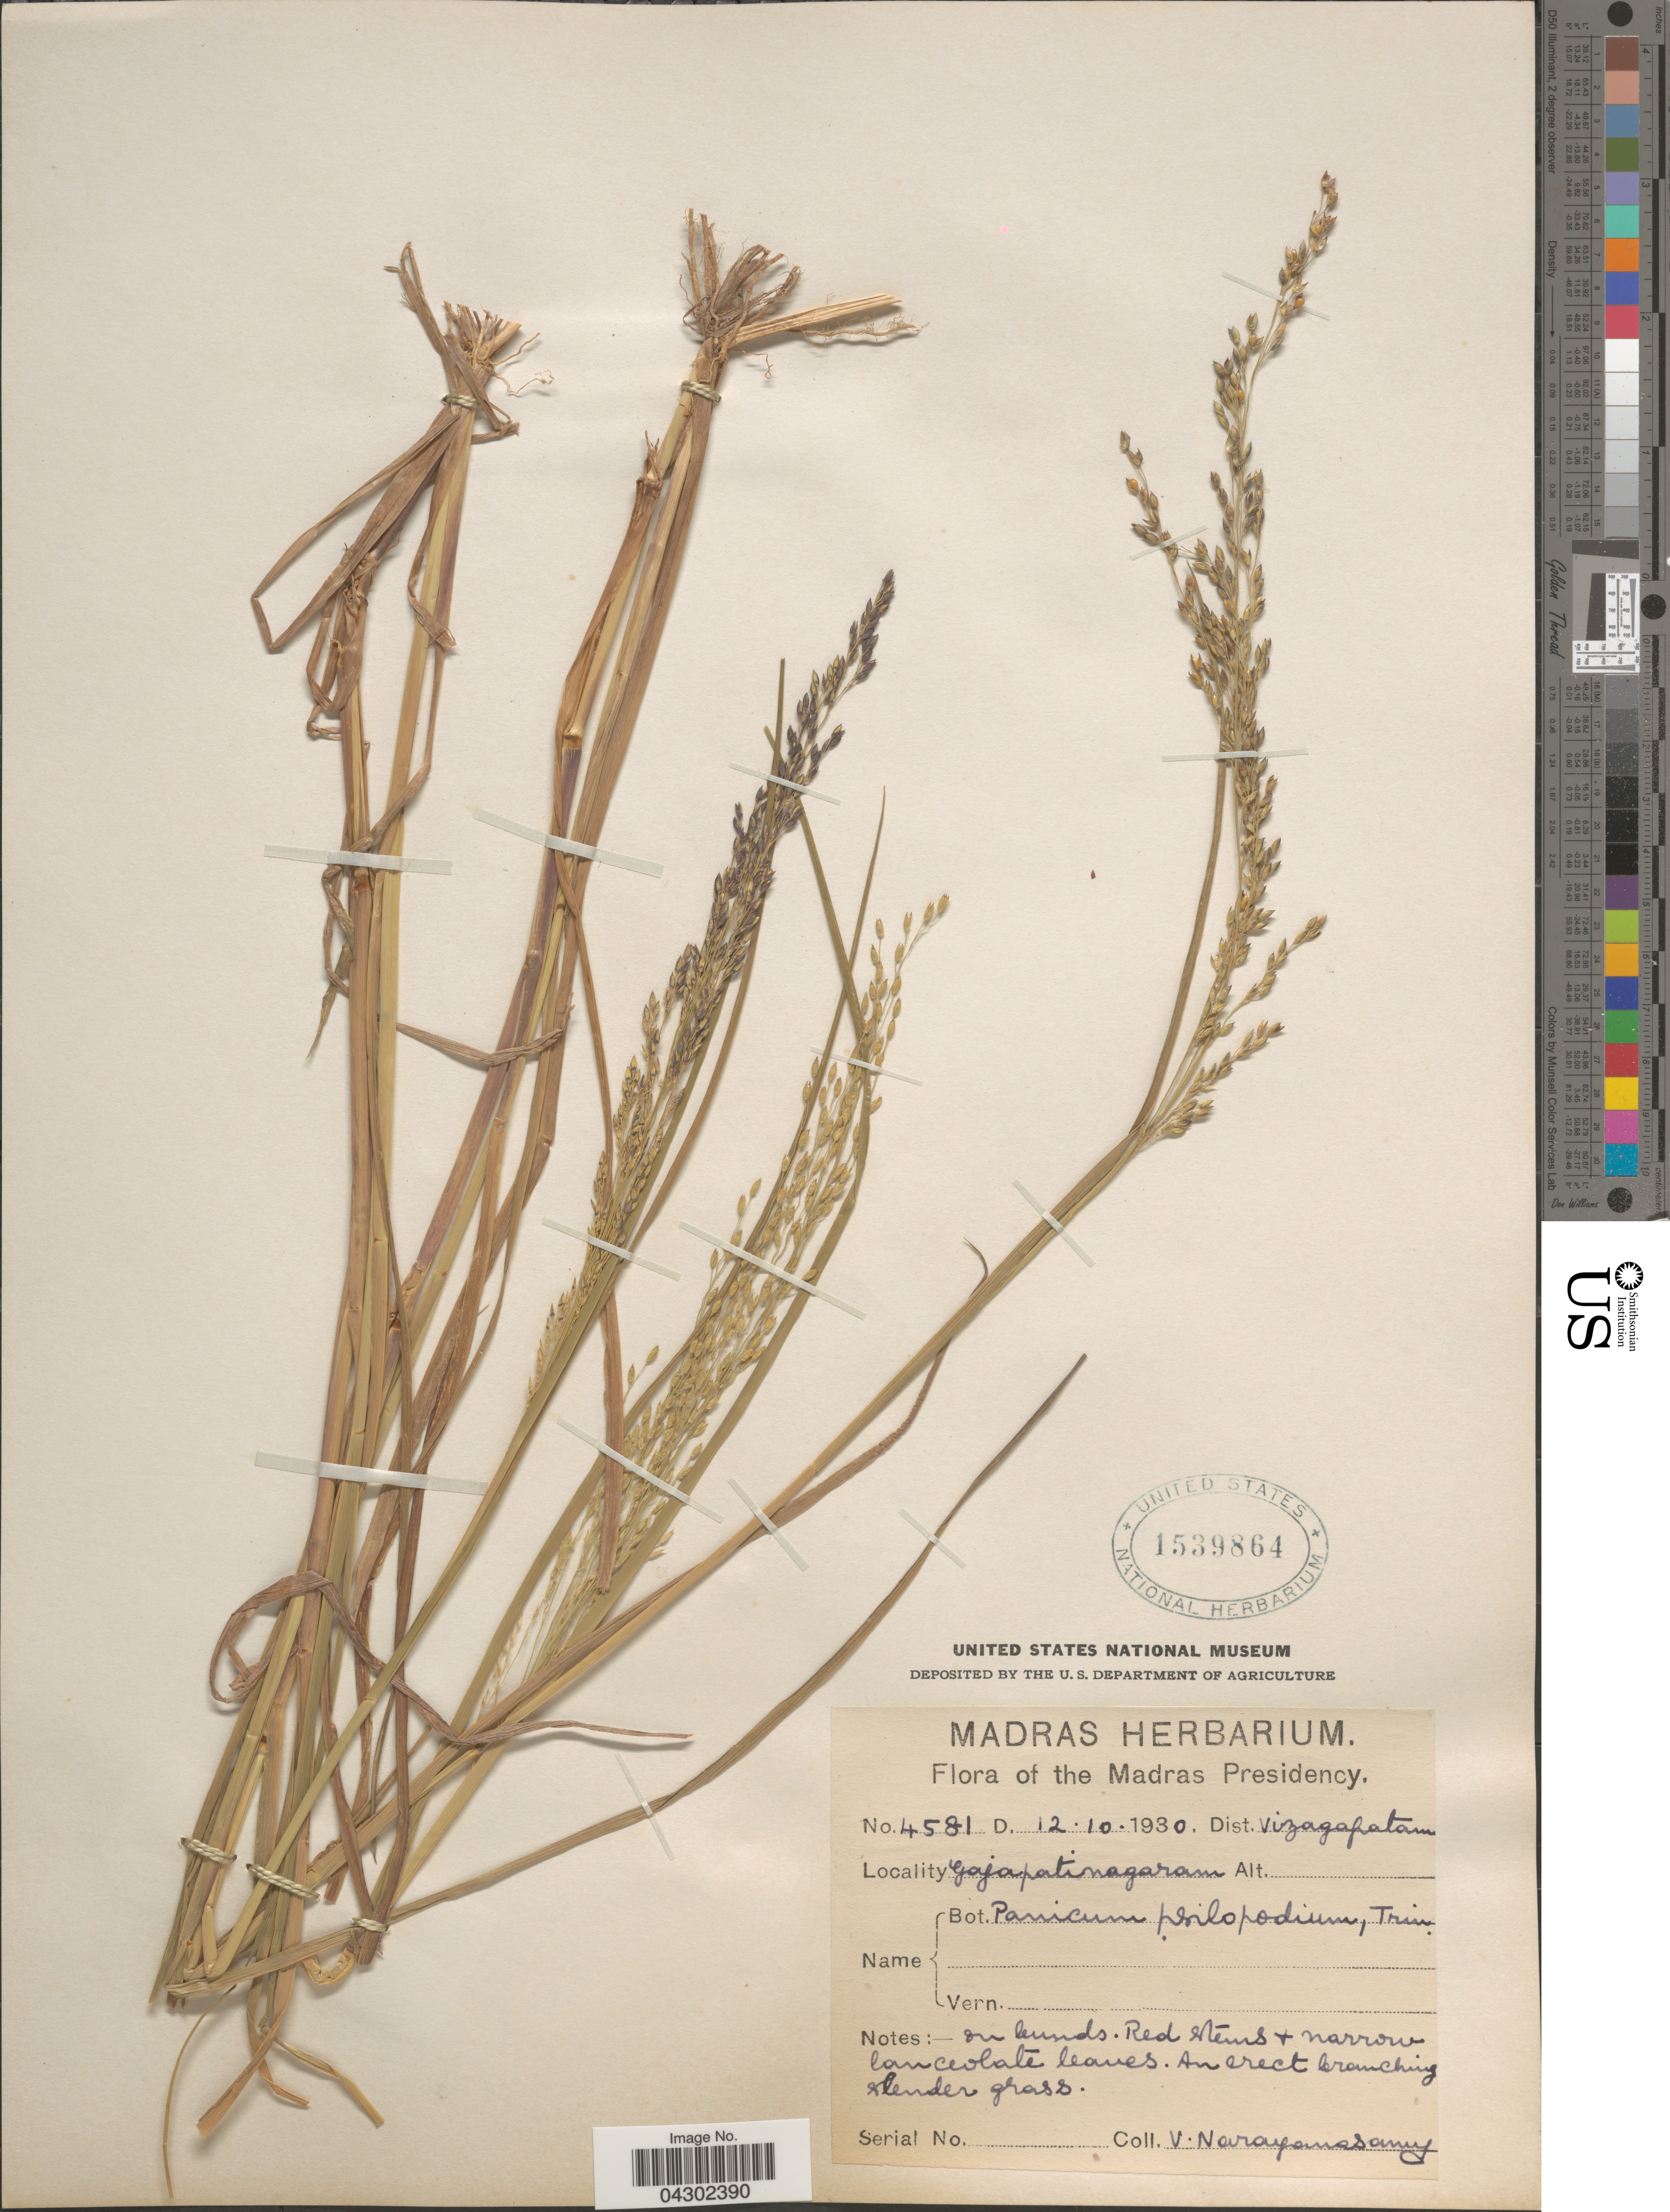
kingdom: Plantae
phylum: Tracheophyta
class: Liliopsida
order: Poales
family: Poaceae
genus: Panicum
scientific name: Panicum sp.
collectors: V. Narayanaswami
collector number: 4581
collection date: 1930-10-12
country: India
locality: Madras Presidency. Dist. Vizagapatam. Gajapatinagaram.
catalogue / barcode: US 1539864